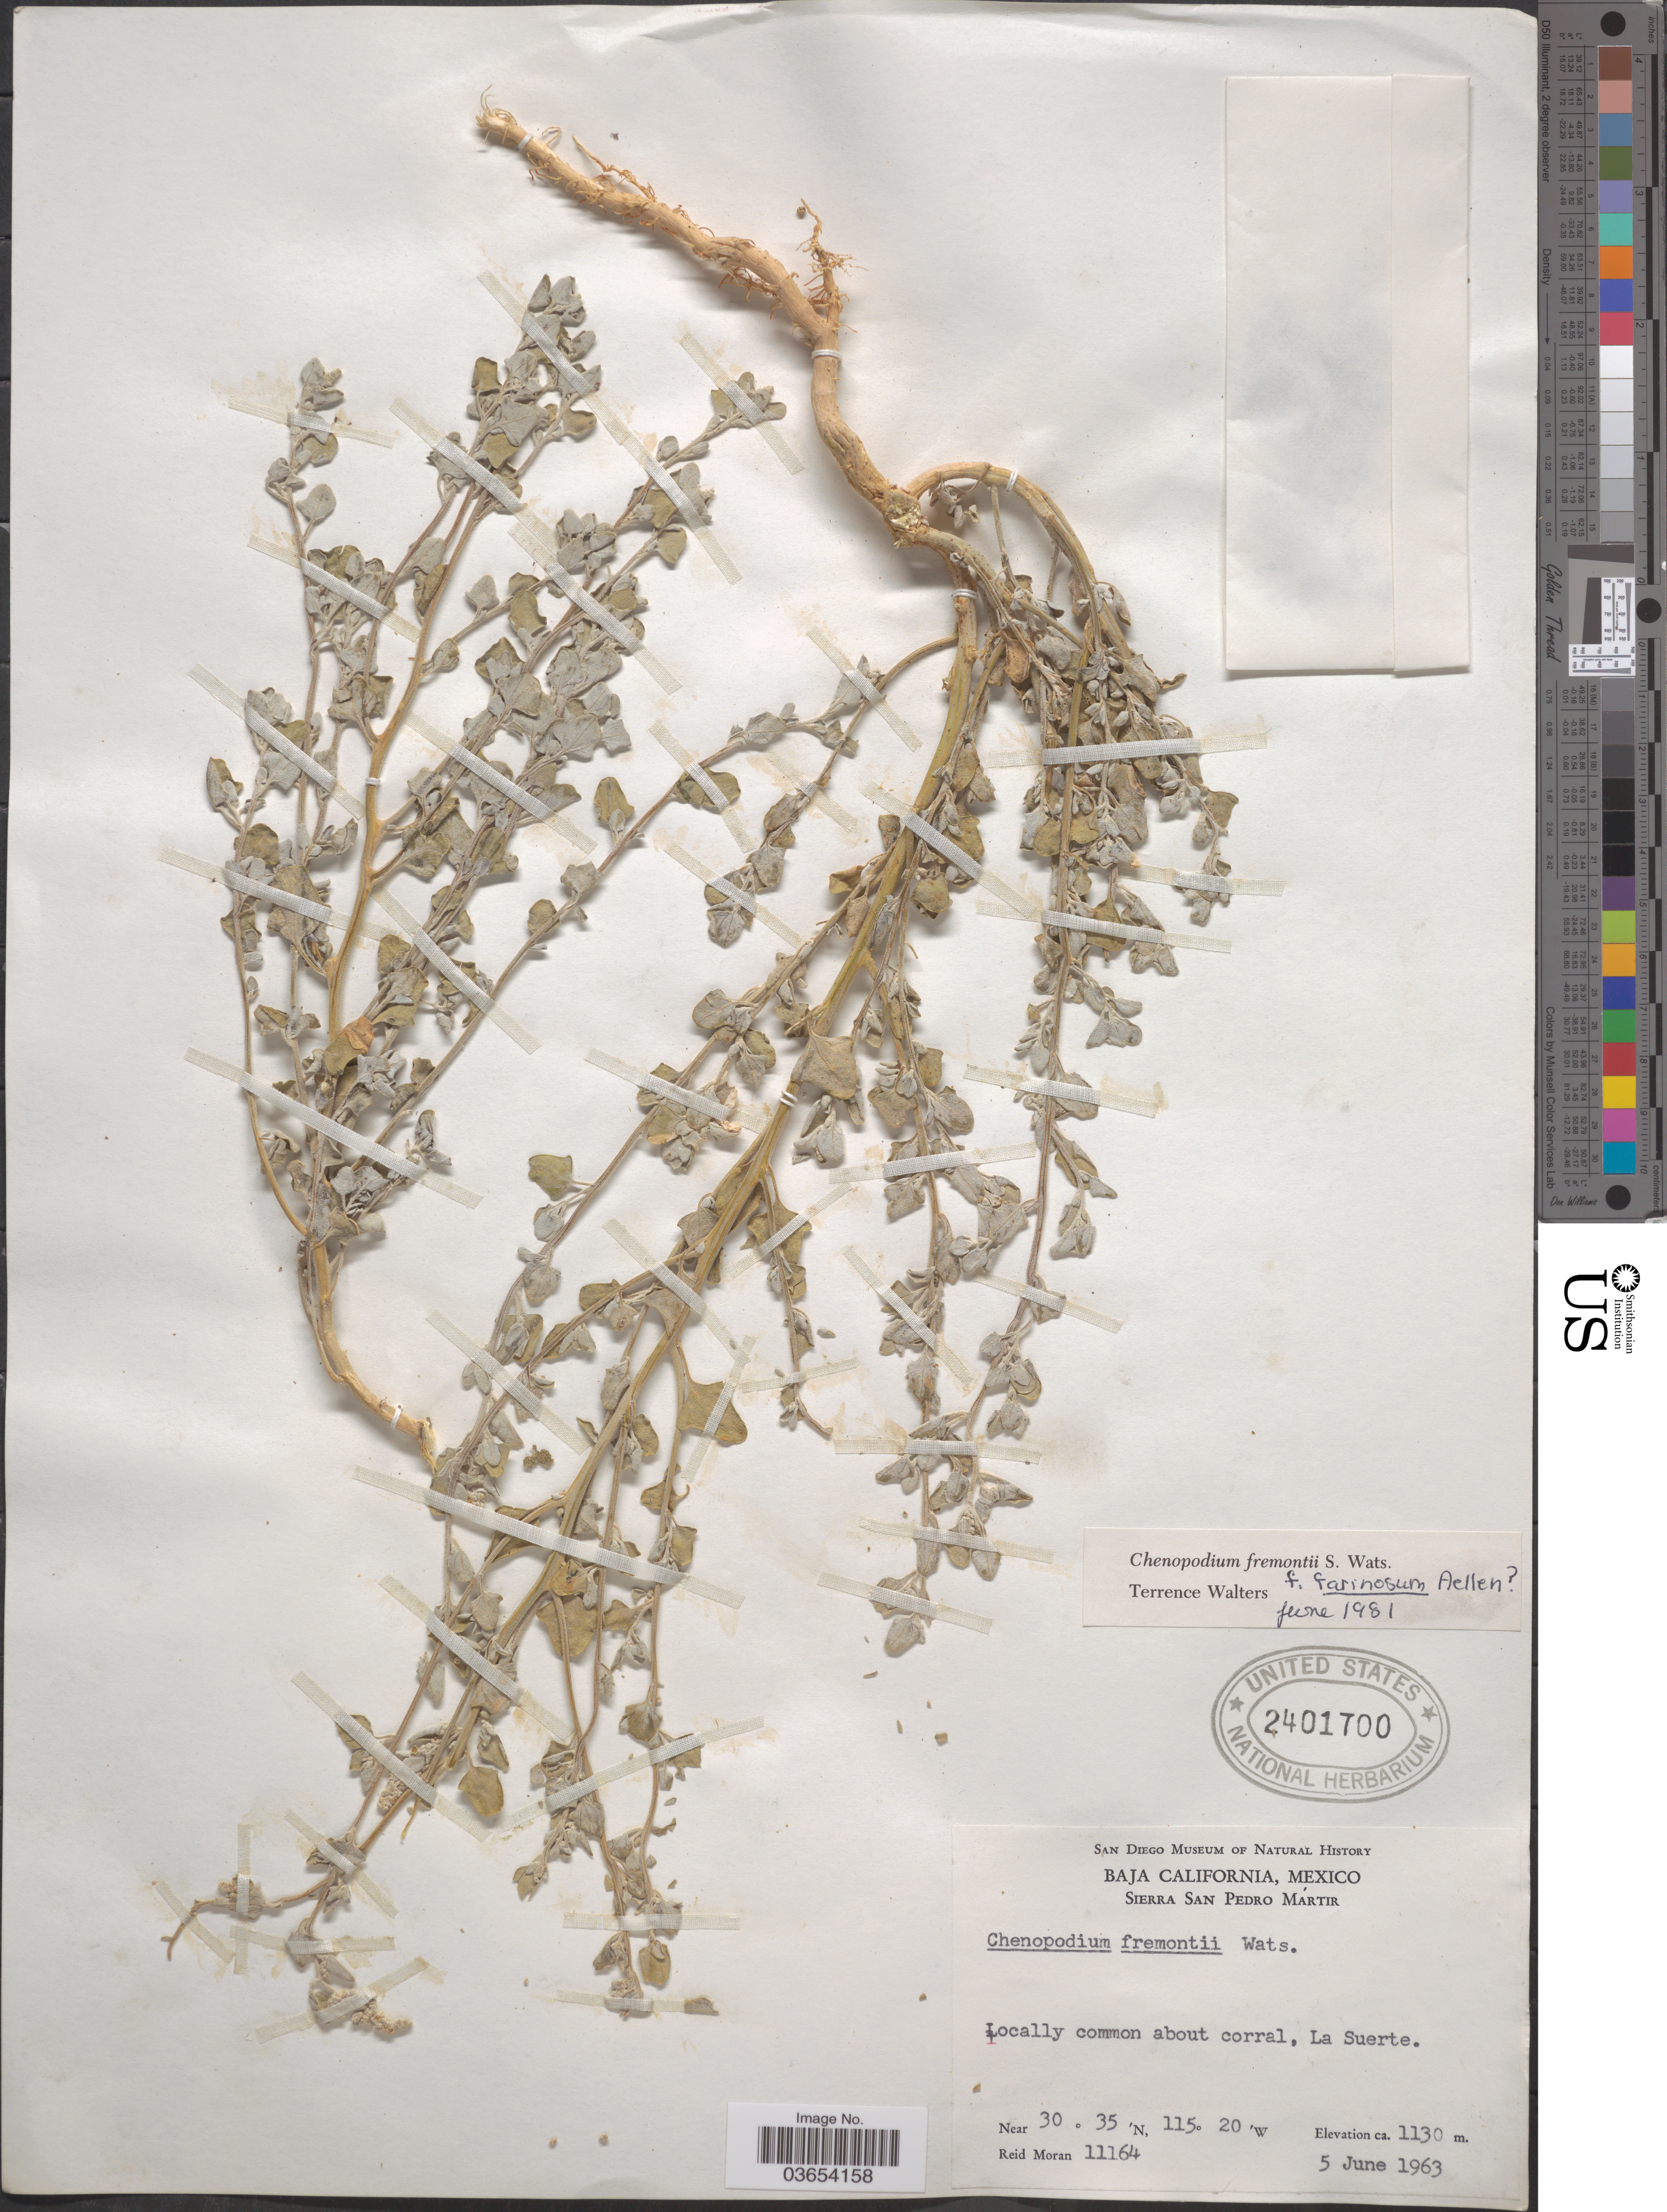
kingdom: Plantae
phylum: Tracheophyta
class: Magnoliopsida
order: Caryophyllales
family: Amaranthaceae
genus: Chenopodium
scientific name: Chenopodium fremontii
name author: S. Watson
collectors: R. Moran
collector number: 11164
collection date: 1963-06-05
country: Mexico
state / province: Baja California Norte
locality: Sierra San Pedro Mártir. La Suerte.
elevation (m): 1130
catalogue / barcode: US 2401700